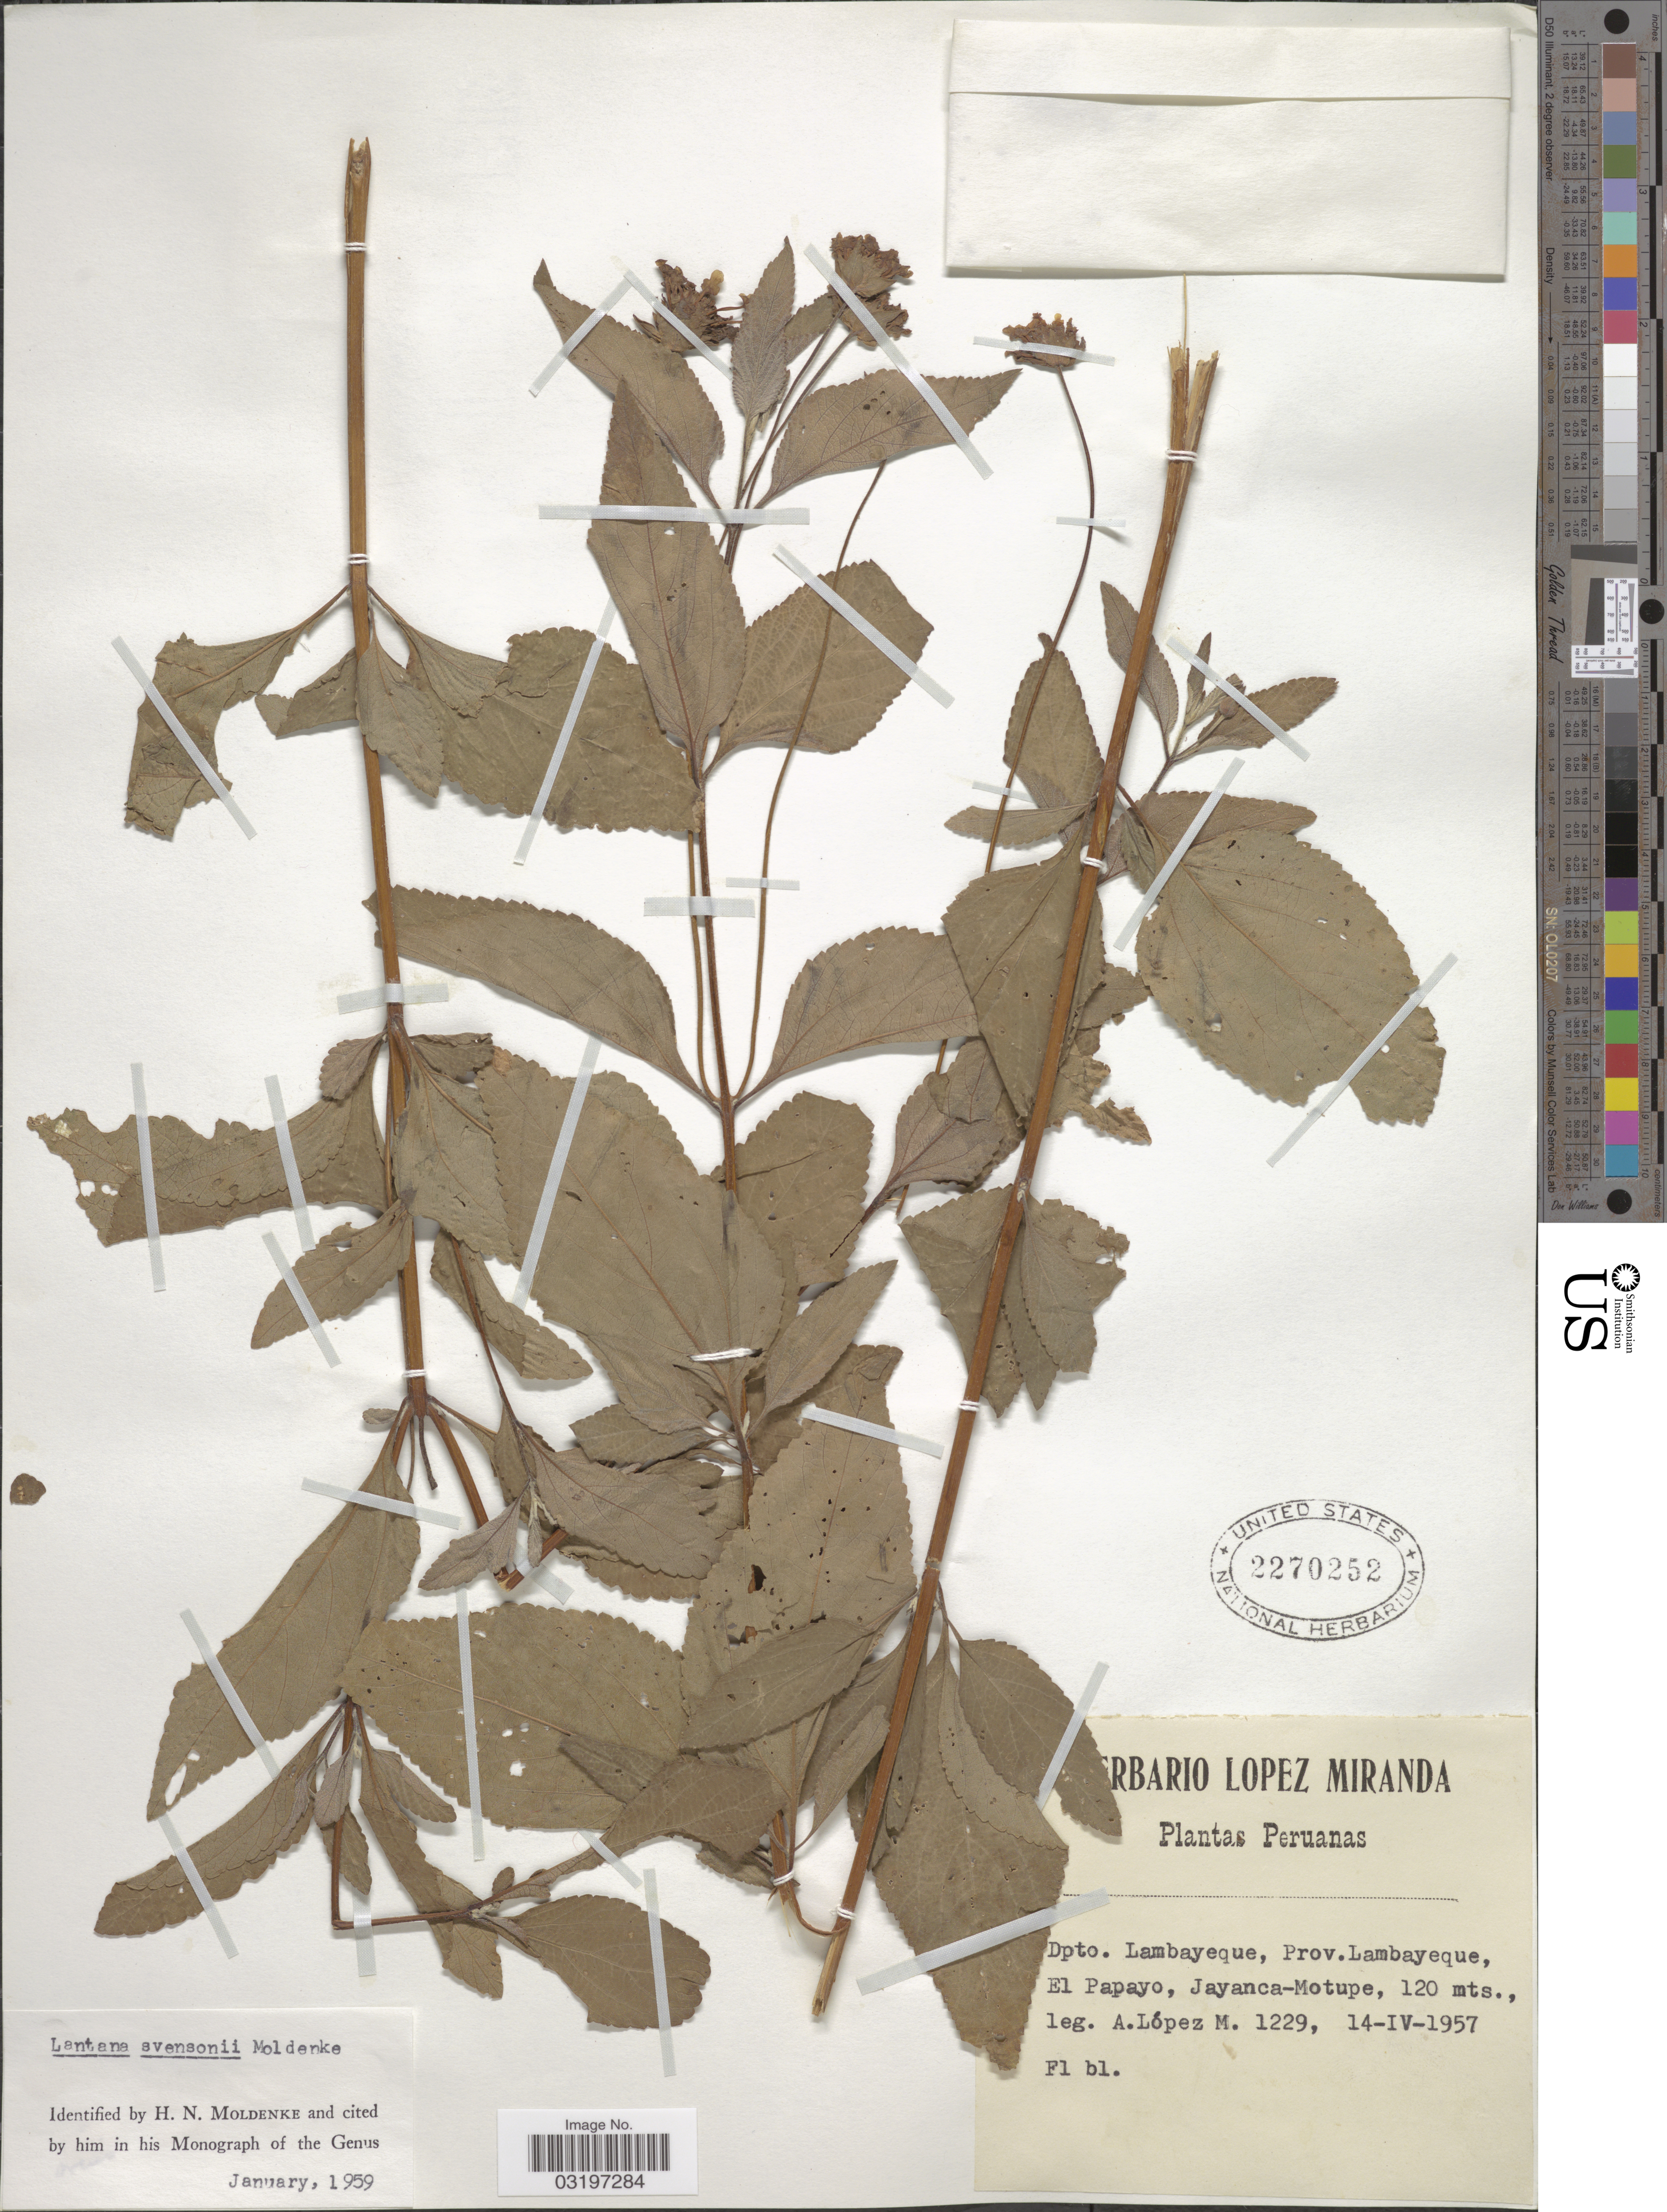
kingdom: Plantae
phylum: Tracheophyta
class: Magnoliopsida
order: Lamiales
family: Verbenaceae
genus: Lantana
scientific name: Lantana svensonii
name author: Moldenke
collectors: A. López M.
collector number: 1229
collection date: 1957-04-14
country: Peru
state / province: Lambayeque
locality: Dpto. Lambayeque, Prov. Lambayeque, El Papayo, Jayanca-Motupe.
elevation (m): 120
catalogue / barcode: US 2270252